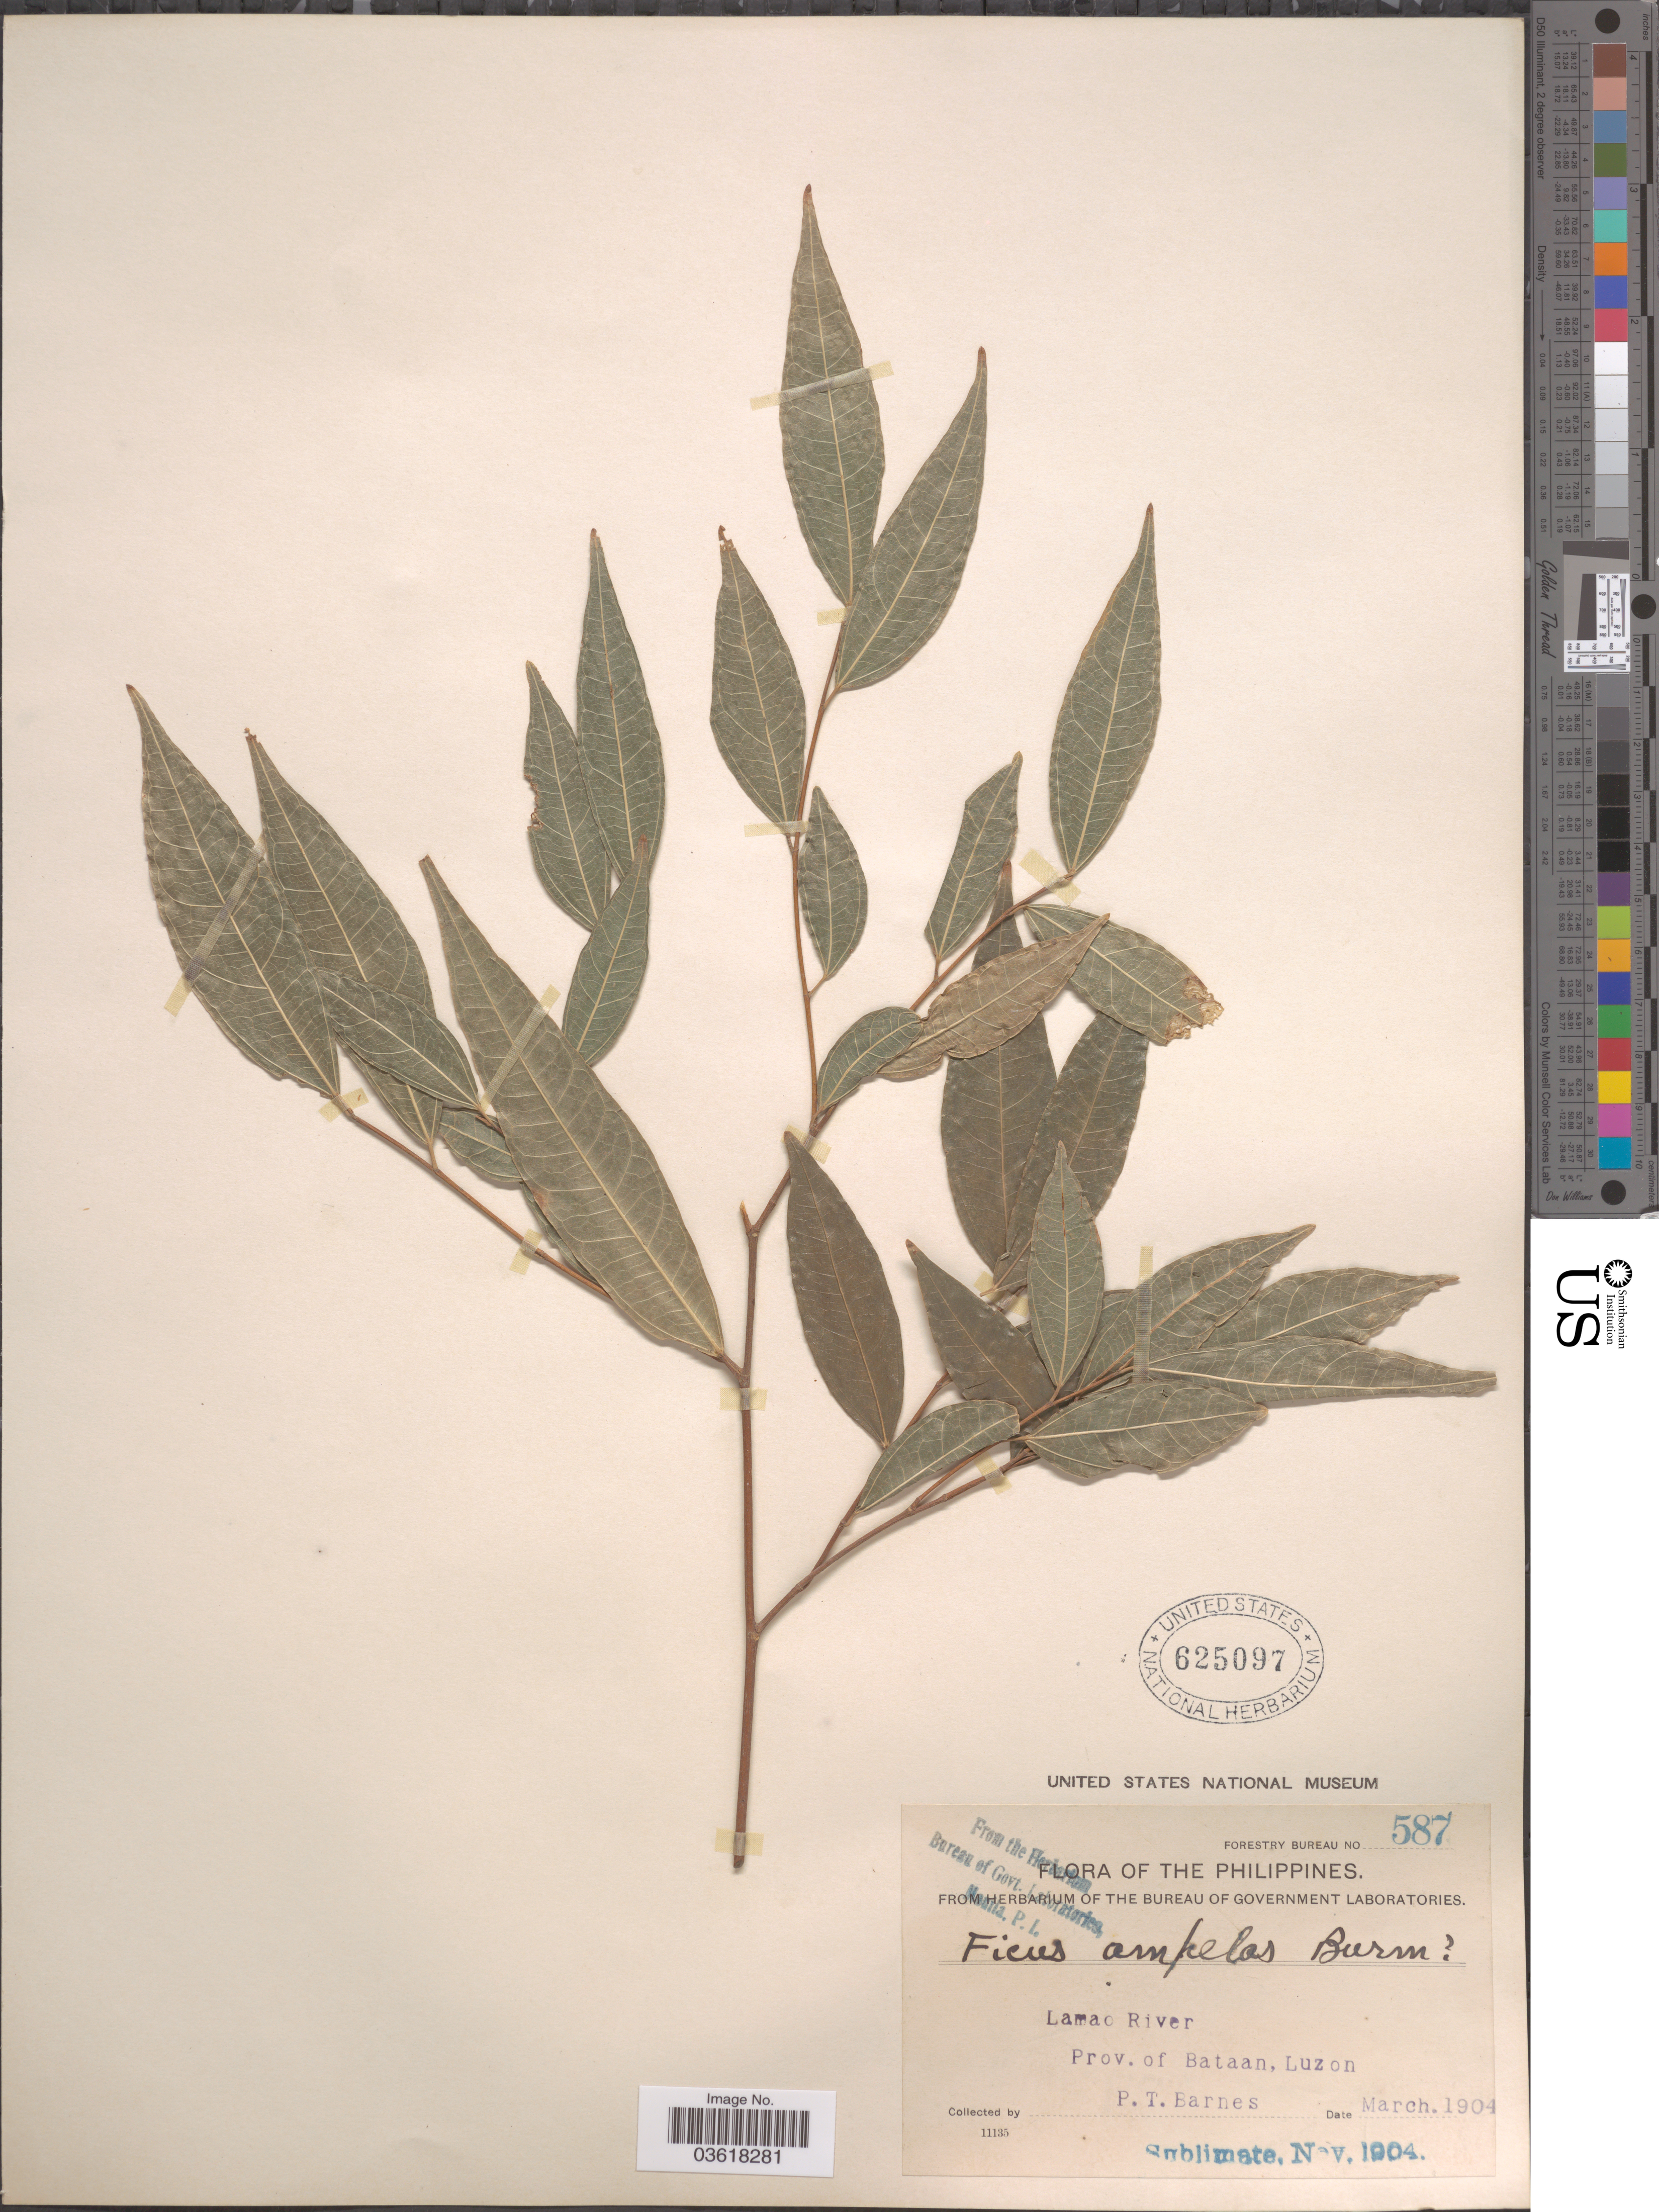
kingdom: Plantae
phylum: Tracheophyta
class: Magnoliopsida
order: Rosales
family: Moraceae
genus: Ficus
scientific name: Ficus ampelos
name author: Burm. f.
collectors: P. Barnes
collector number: Forestry Bureau 587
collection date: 1904-03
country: Philippines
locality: Lamao River. Prov. of Bataan, Luzon.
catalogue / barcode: US 625097